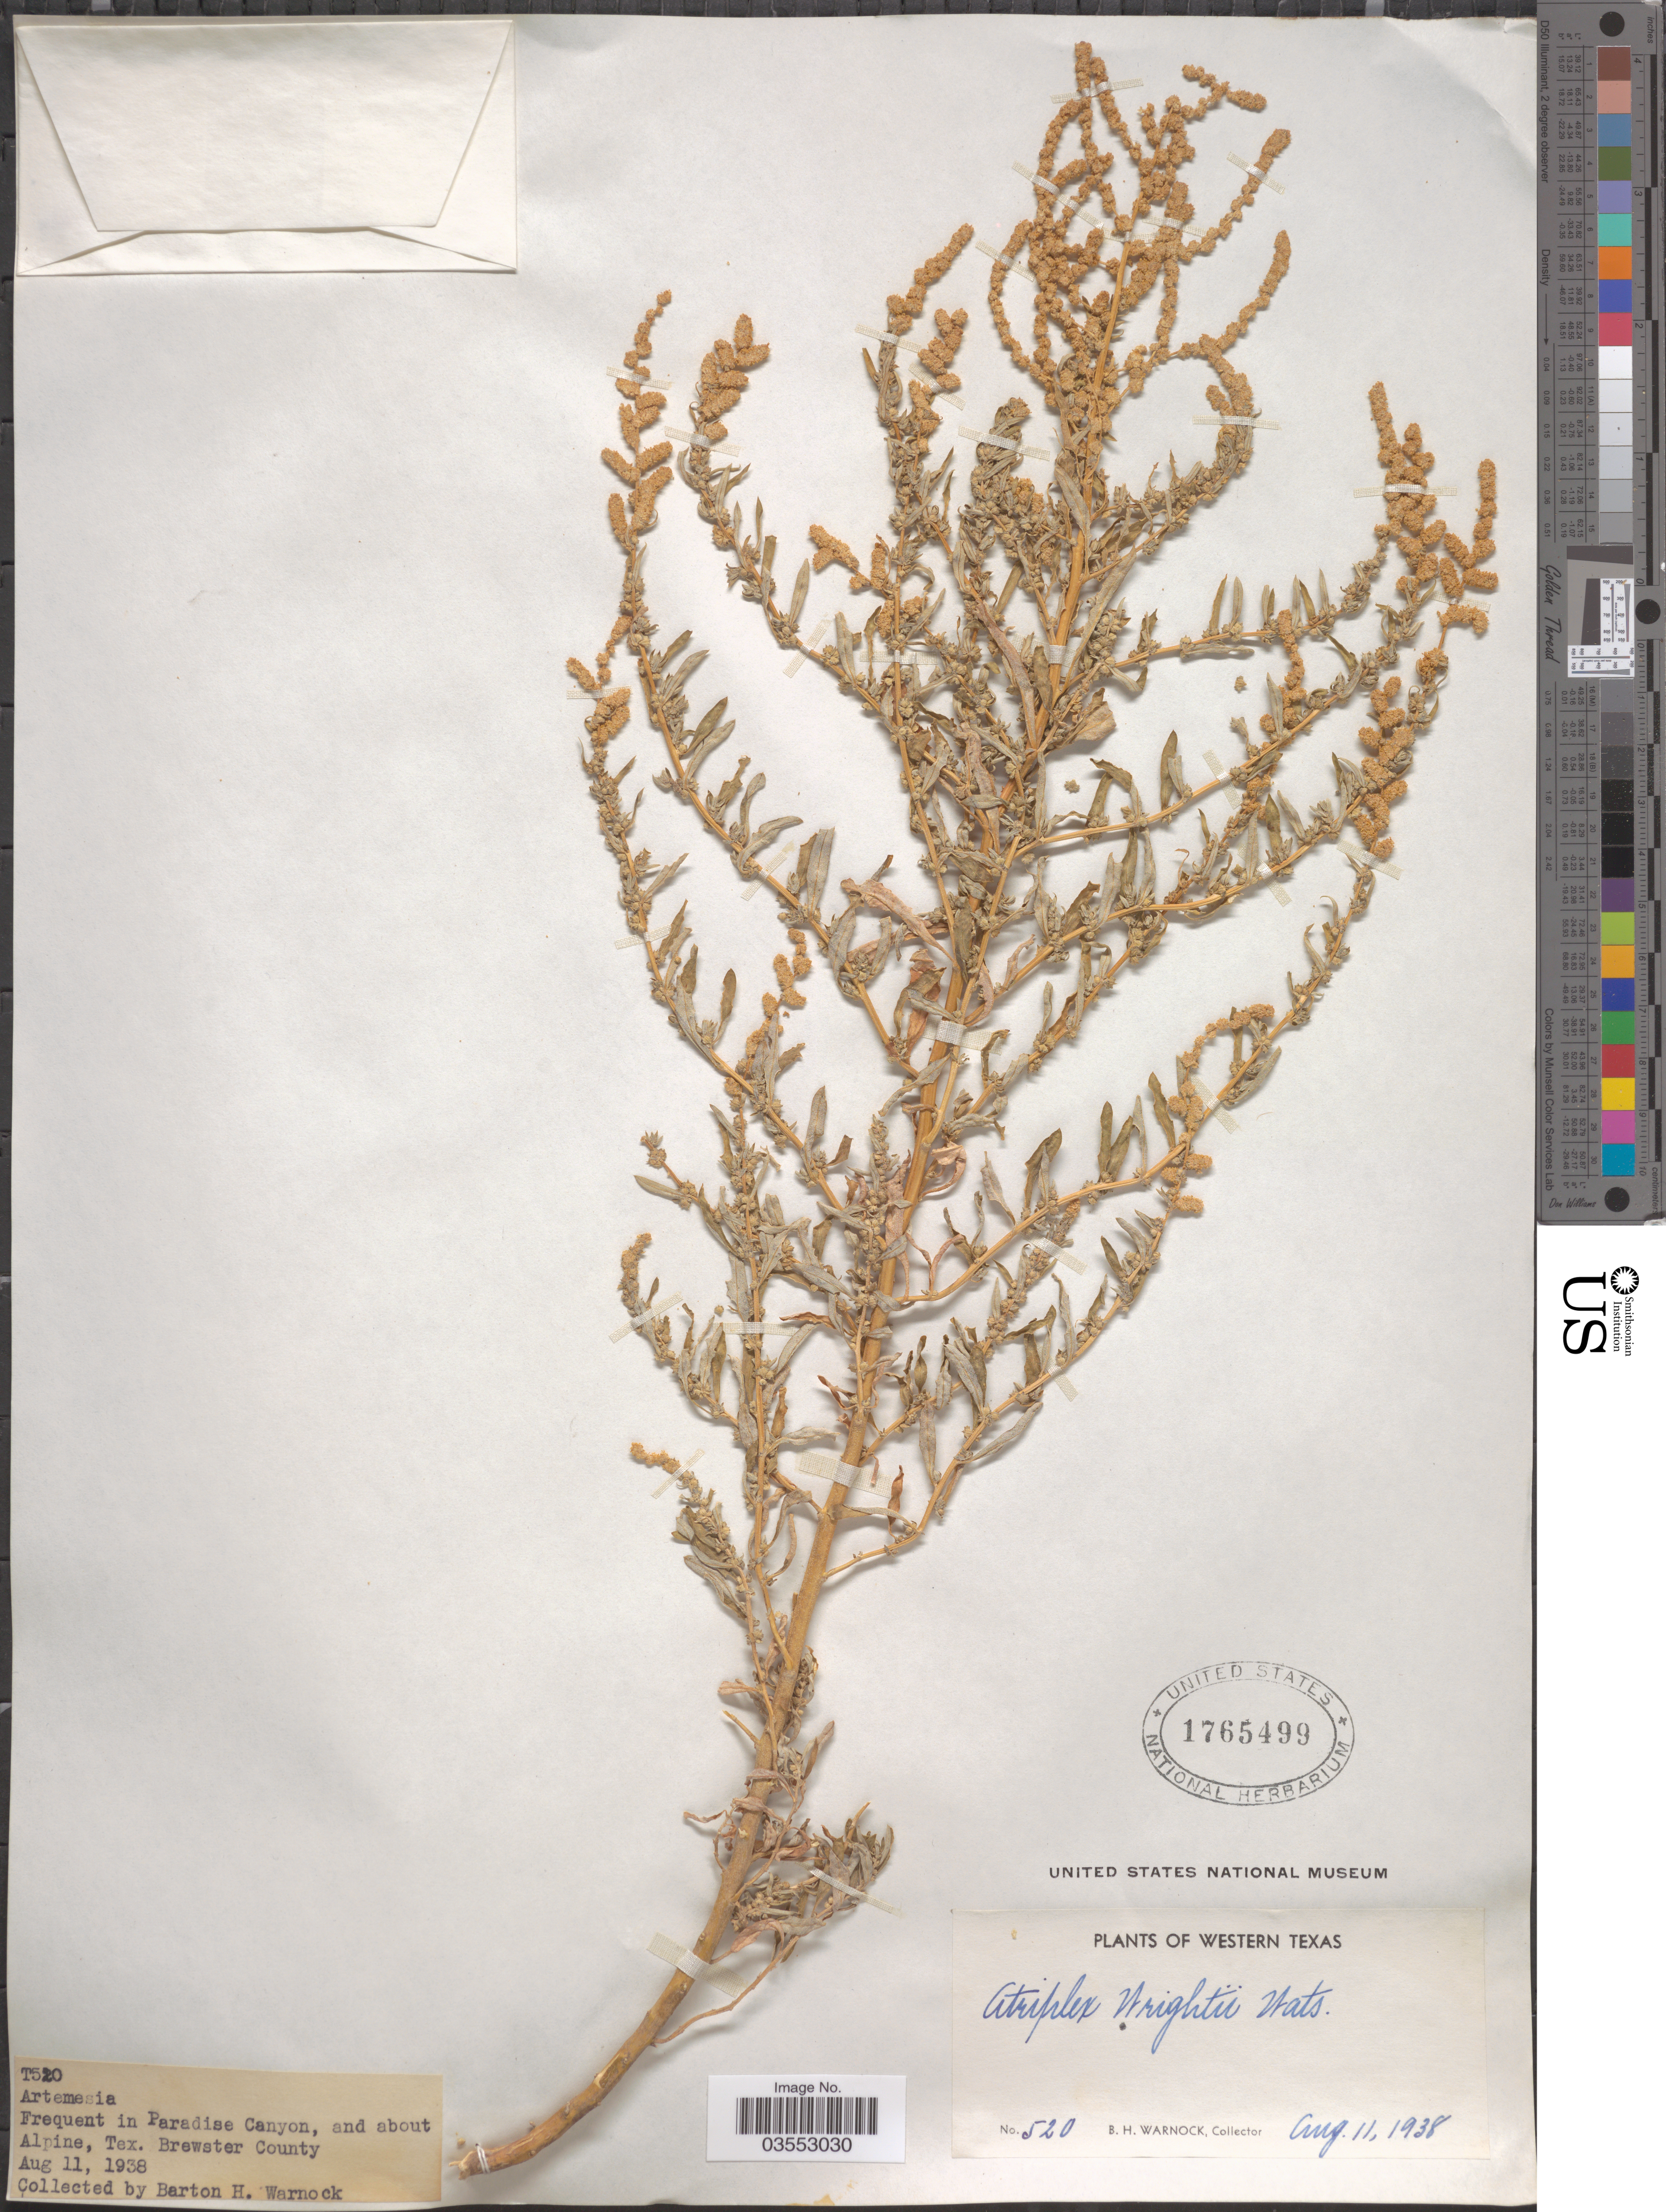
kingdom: Plantae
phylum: Tracheophyta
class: Magnoliopsida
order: Caryophyllales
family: Amaranthaceae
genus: Atriplex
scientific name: Atriplex wrightii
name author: S. Watson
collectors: B. H. Warnock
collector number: T520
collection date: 1938-08-11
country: United States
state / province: Texas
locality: Western Texas. Paradise Canyon, and about Alpine, Brewster County.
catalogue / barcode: US 1765499